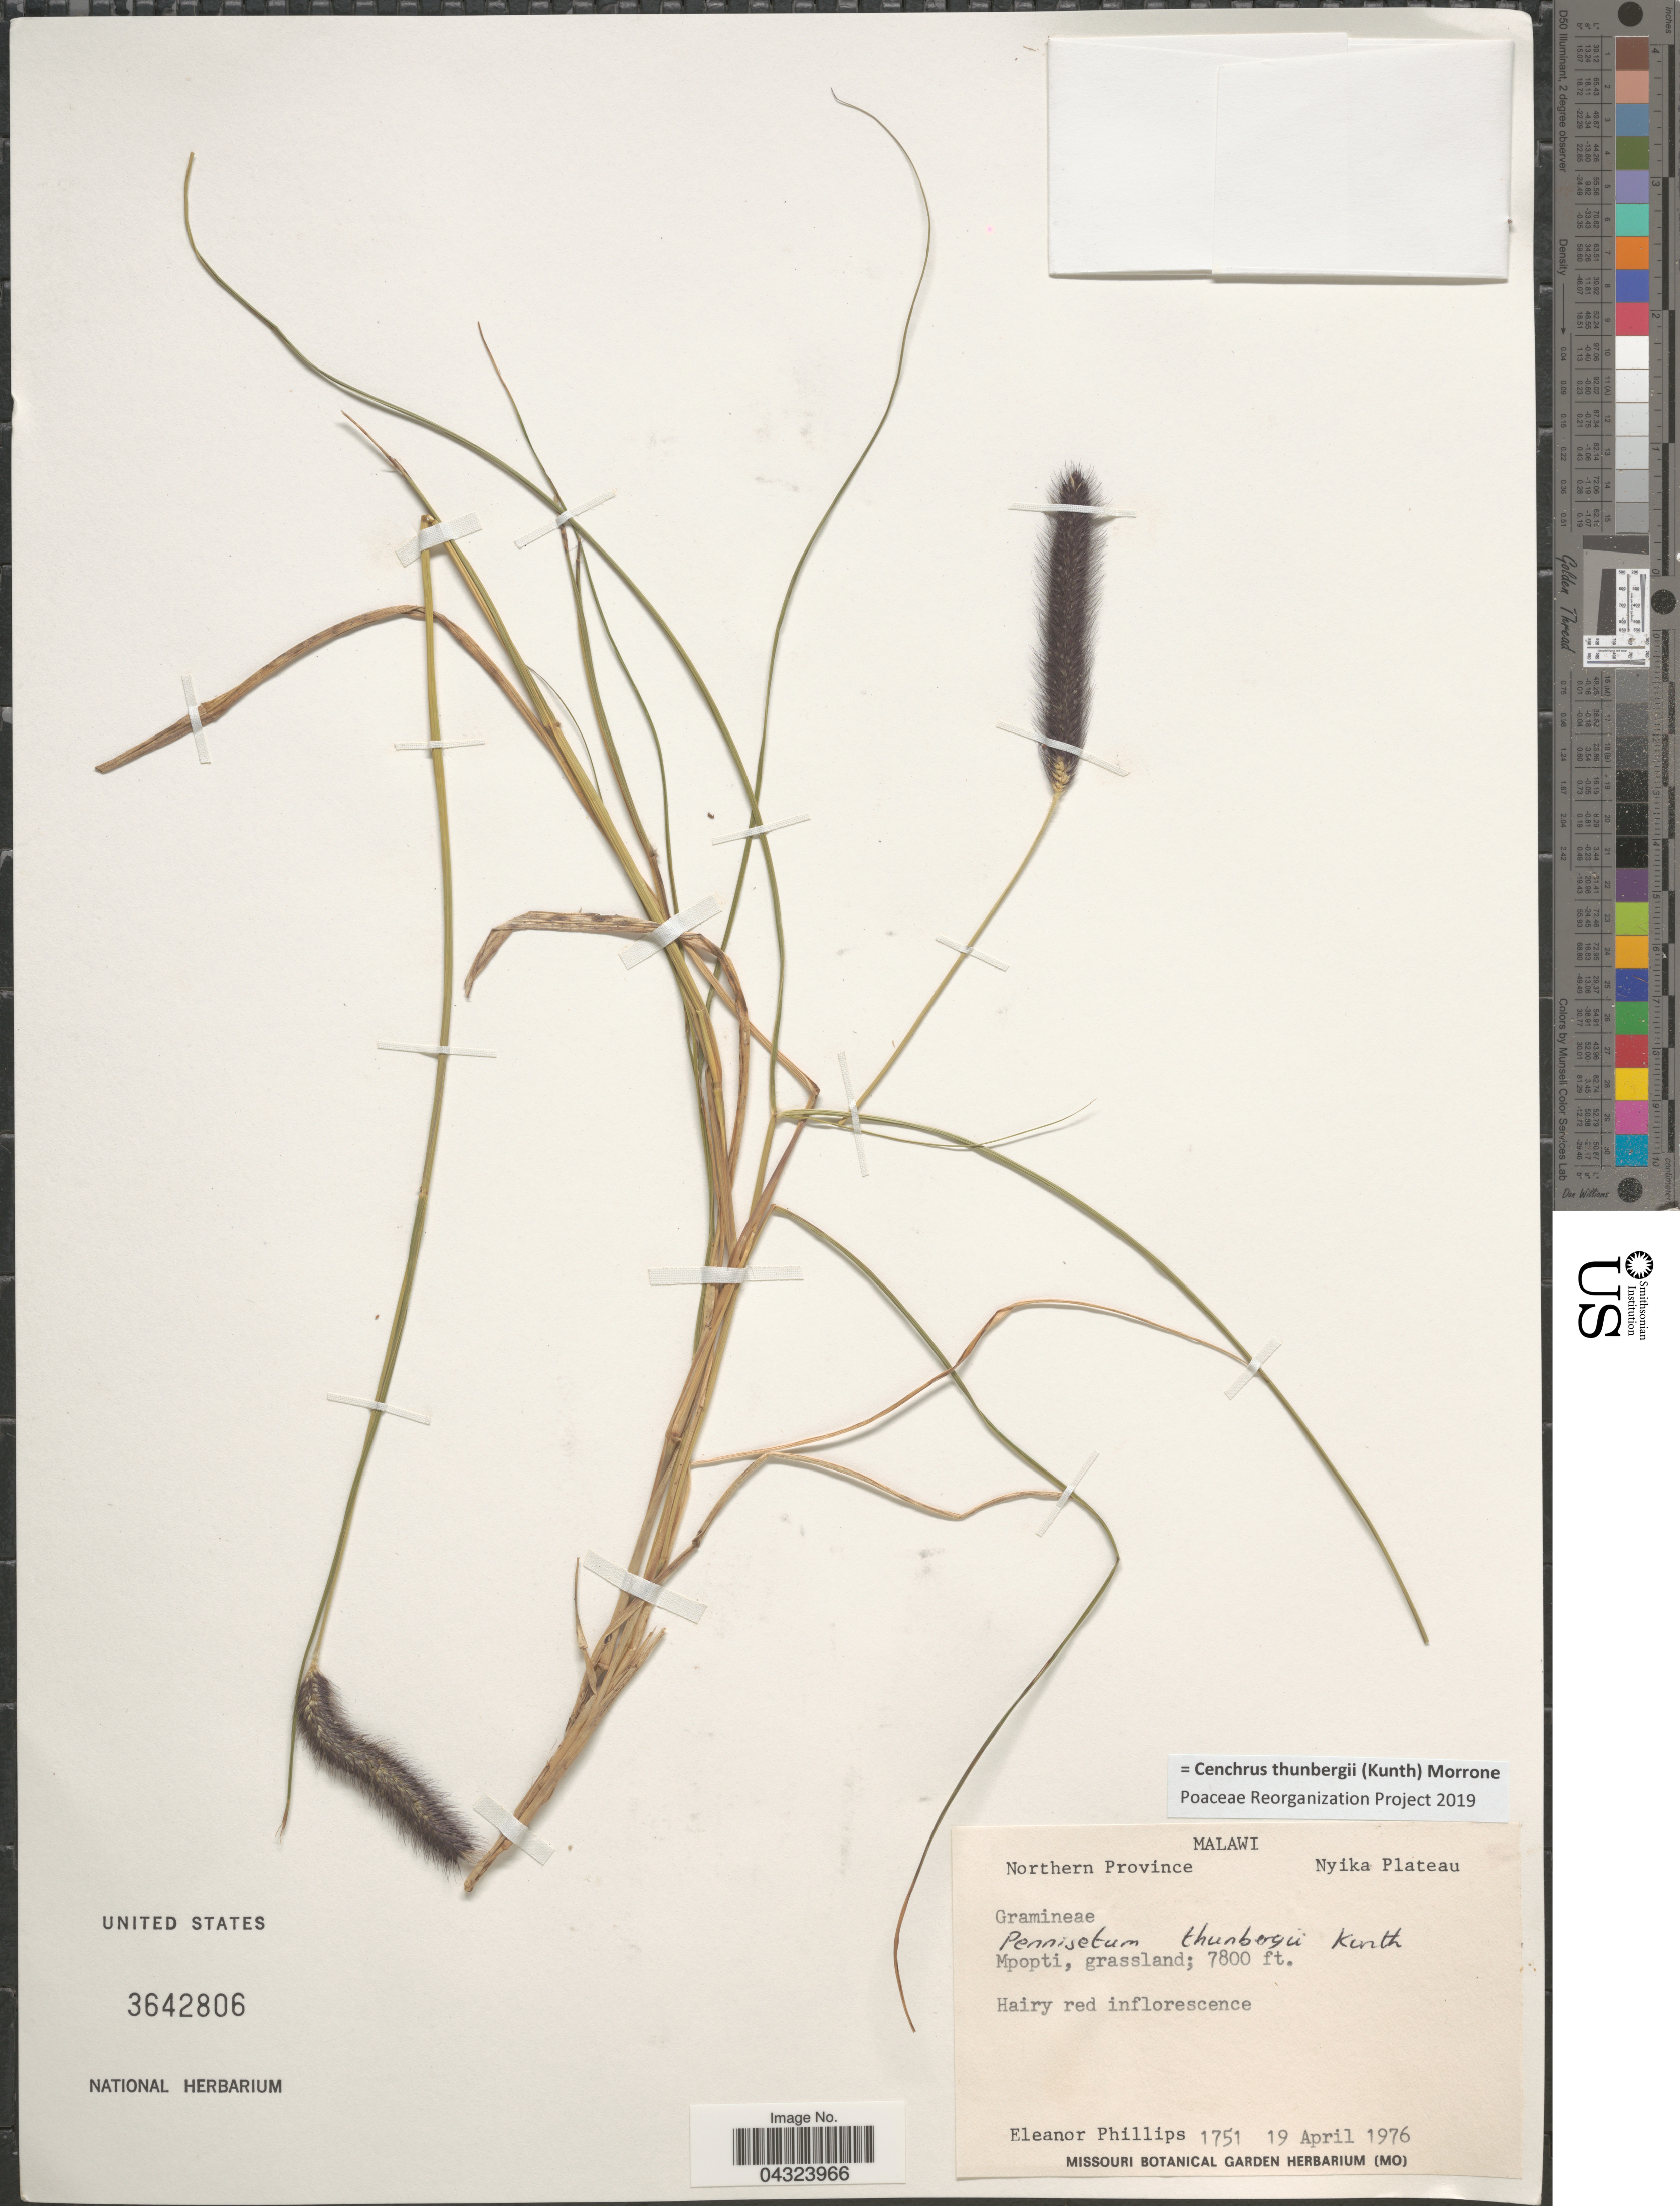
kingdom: Plantae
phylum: Tracheophyta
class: Liliopsida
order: Poales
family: Poaceae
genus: Cenchrus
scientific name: Cenchrus thunbergii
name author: (Kunth) Morrone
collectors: E. Phillips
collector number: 1751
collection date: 1976-04-19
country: Malawi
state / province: Northern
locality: Nyika Plateau. Mpopti.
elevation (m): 2377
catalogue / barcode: US 3642806